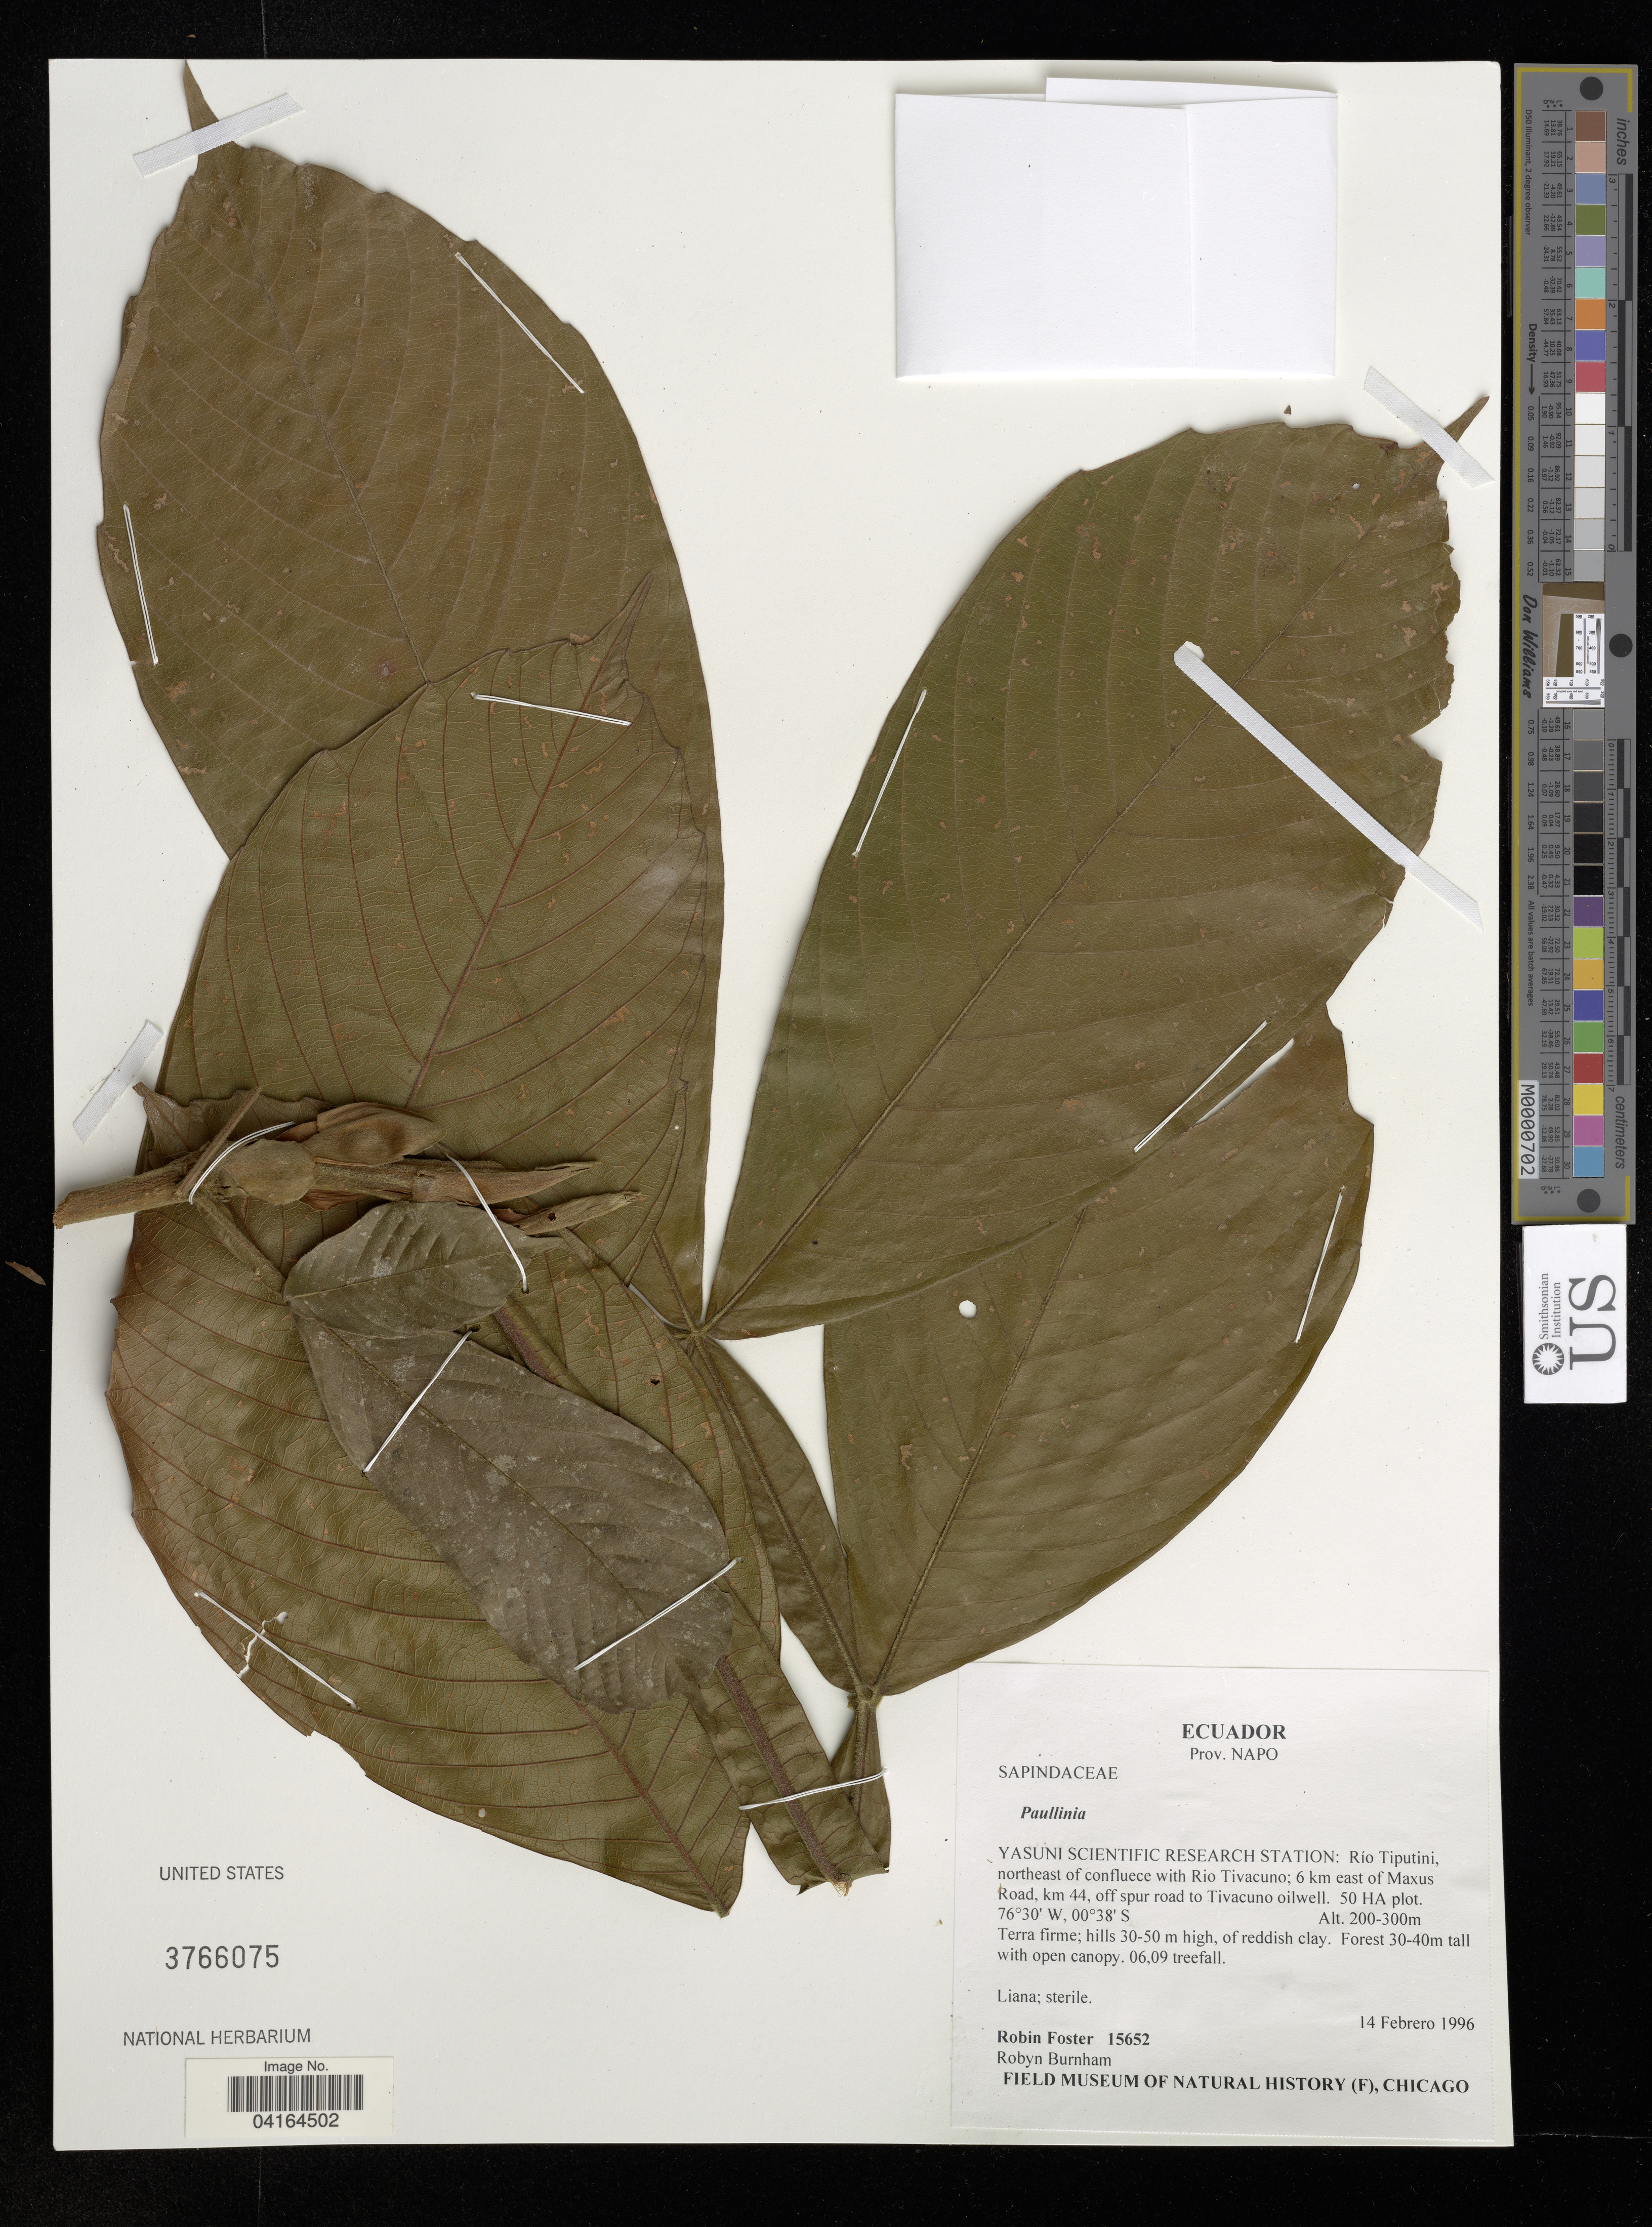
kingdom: Plantae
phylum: Tracheophyta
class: Magnoliopsida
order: Sapindales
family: Sapindaceae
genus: Paullinia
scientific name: Paullinia sp.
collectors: R. B. Foster & R. Burnham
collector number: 15652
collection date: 1996-02-14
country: Ecuador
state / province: Napo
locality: Yasuni Scientific Research Station: Río Tiputini, northeast of confluece with Rio Tivacuno; 6 km east of Maxus Road, km 44, off spur road to Tivacuno oilwell.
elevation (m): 200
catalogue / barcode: US 3766075